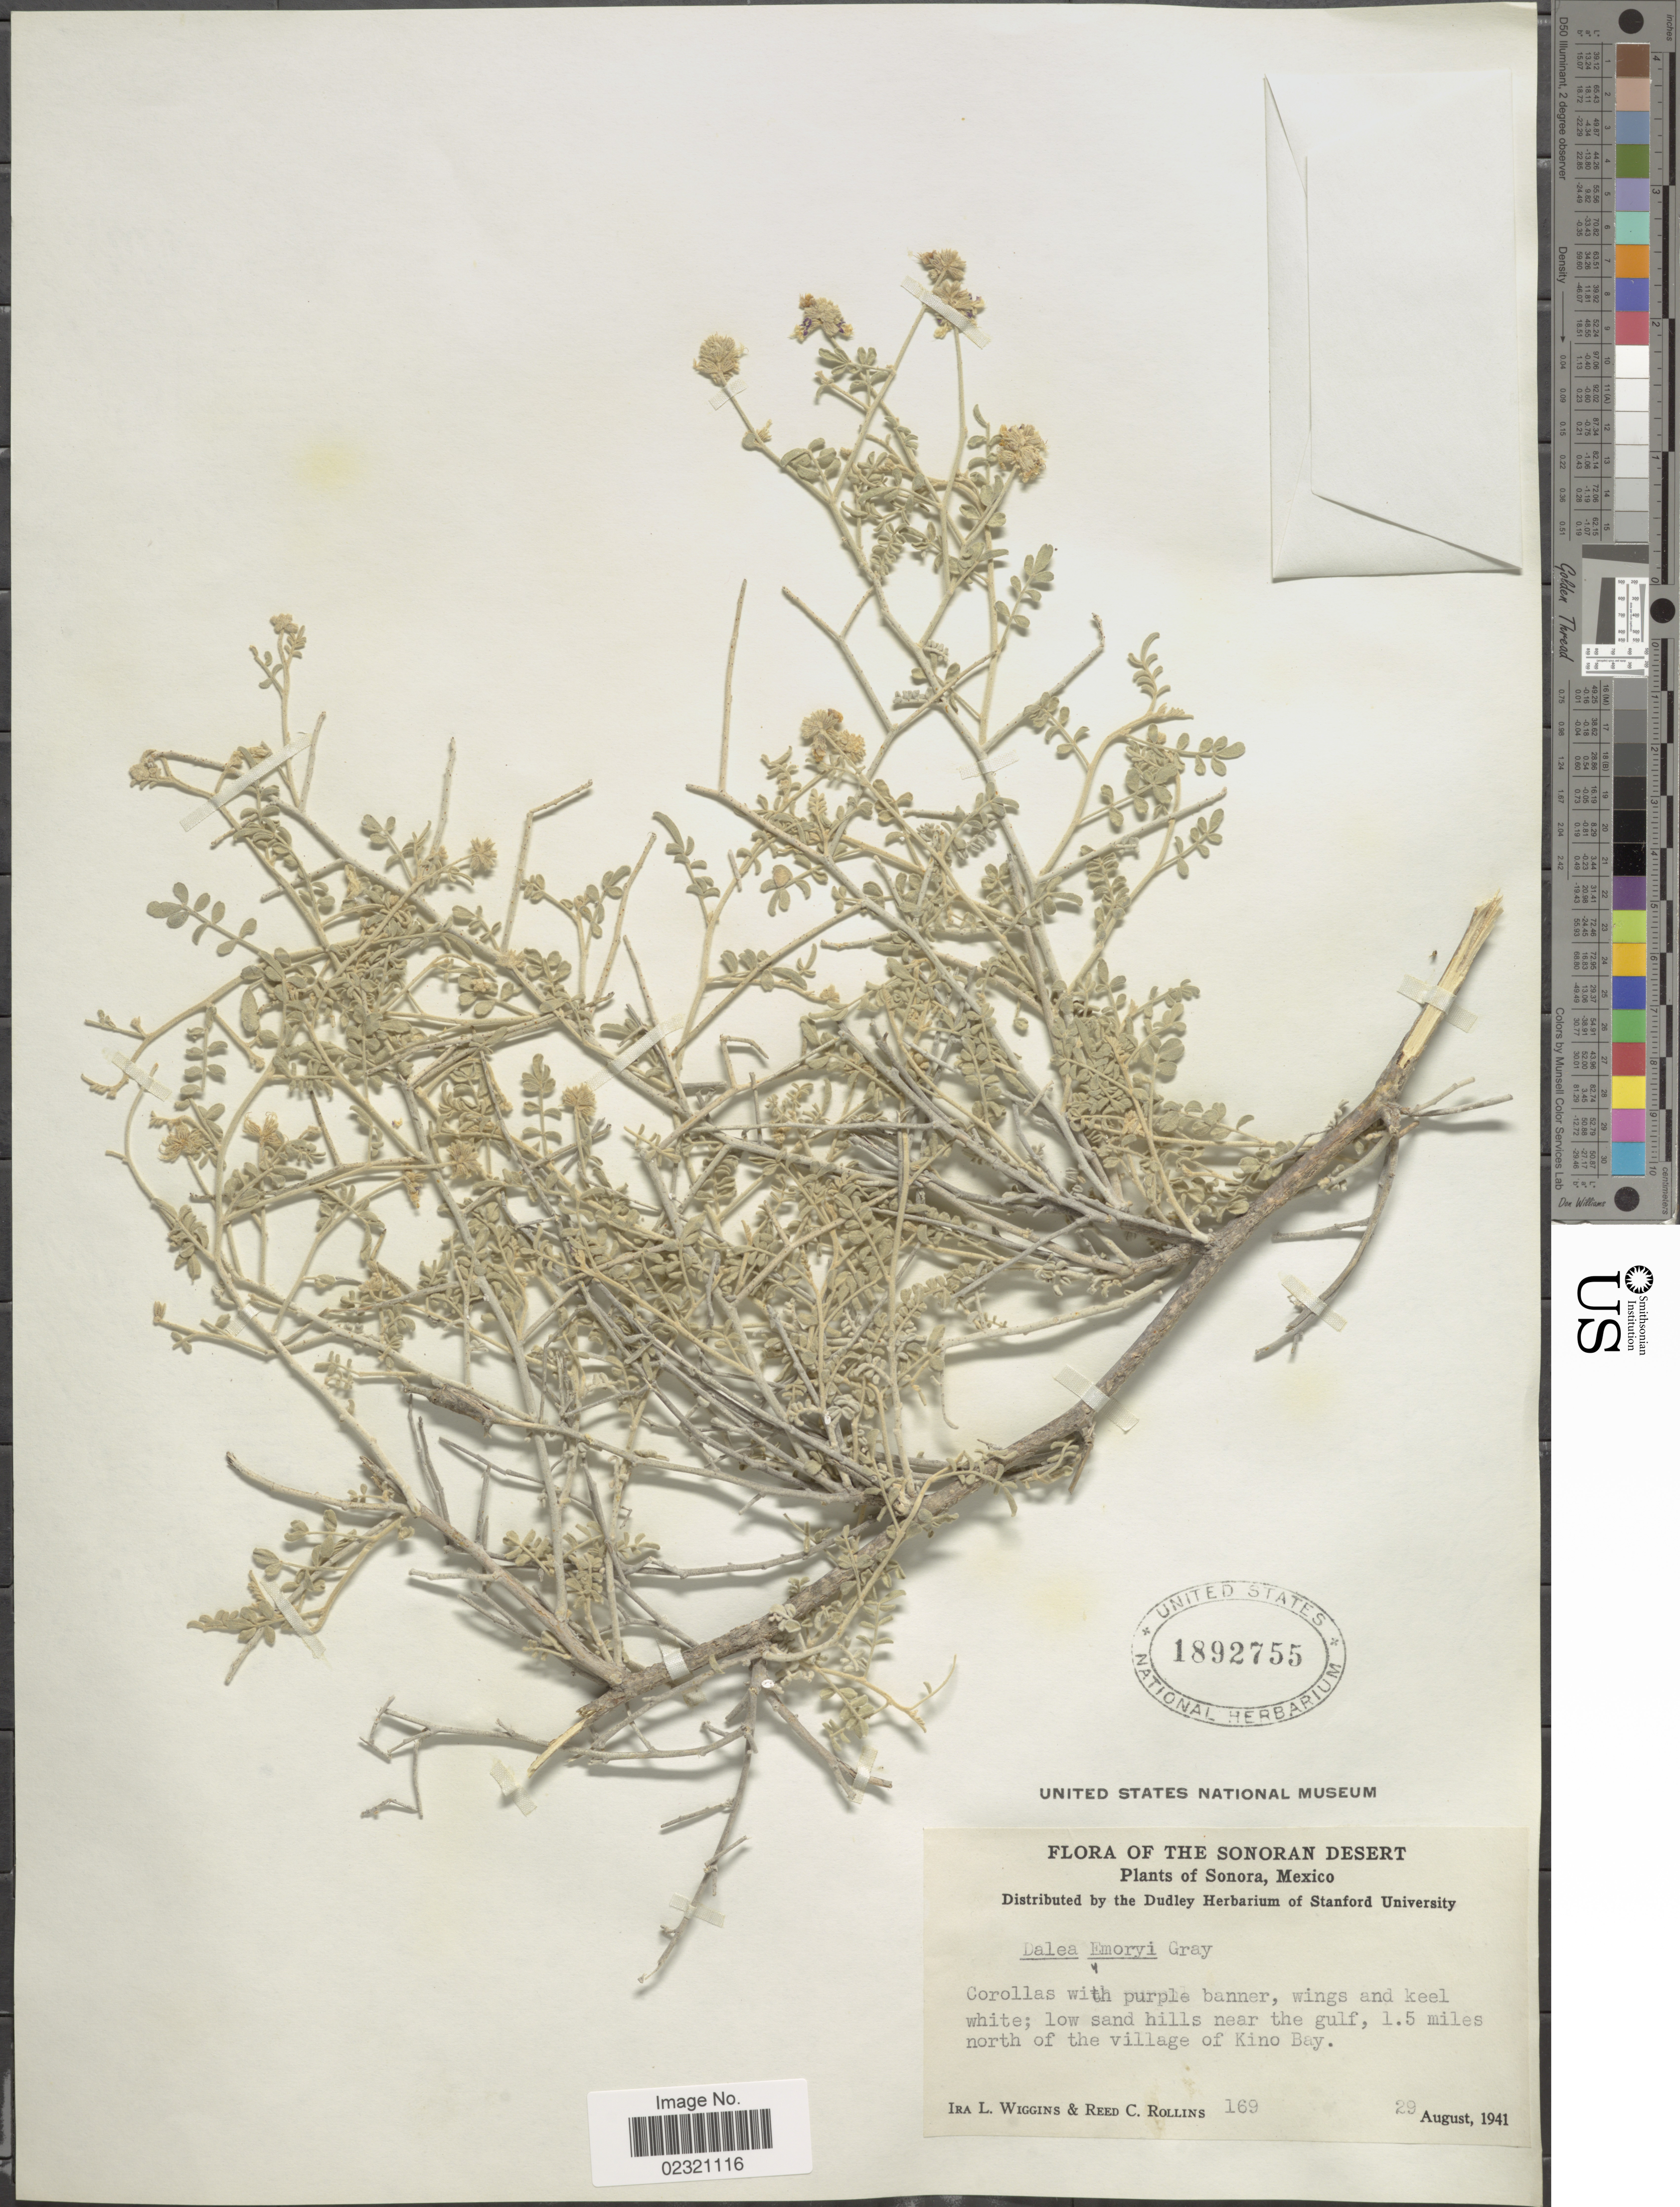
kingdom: Plantae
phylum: Tracheophyta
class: Magnoliopsida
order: Fabales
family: Fabaceae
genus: Psorothamnus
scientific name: Psorothamnus emoryi var. arenarius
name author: (Brandegee) Rydb.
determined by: Strong, M. T., (US), Smithsonian Institution - National Museum of Natural History (UNITED STATES)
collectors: I. L. Wiggins & R. C. Rollins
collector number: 169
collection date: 1941-08-29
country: Mexico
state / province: Sonora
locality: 1.5 miles north of the village of Kino Bay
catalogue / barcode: US 1892755